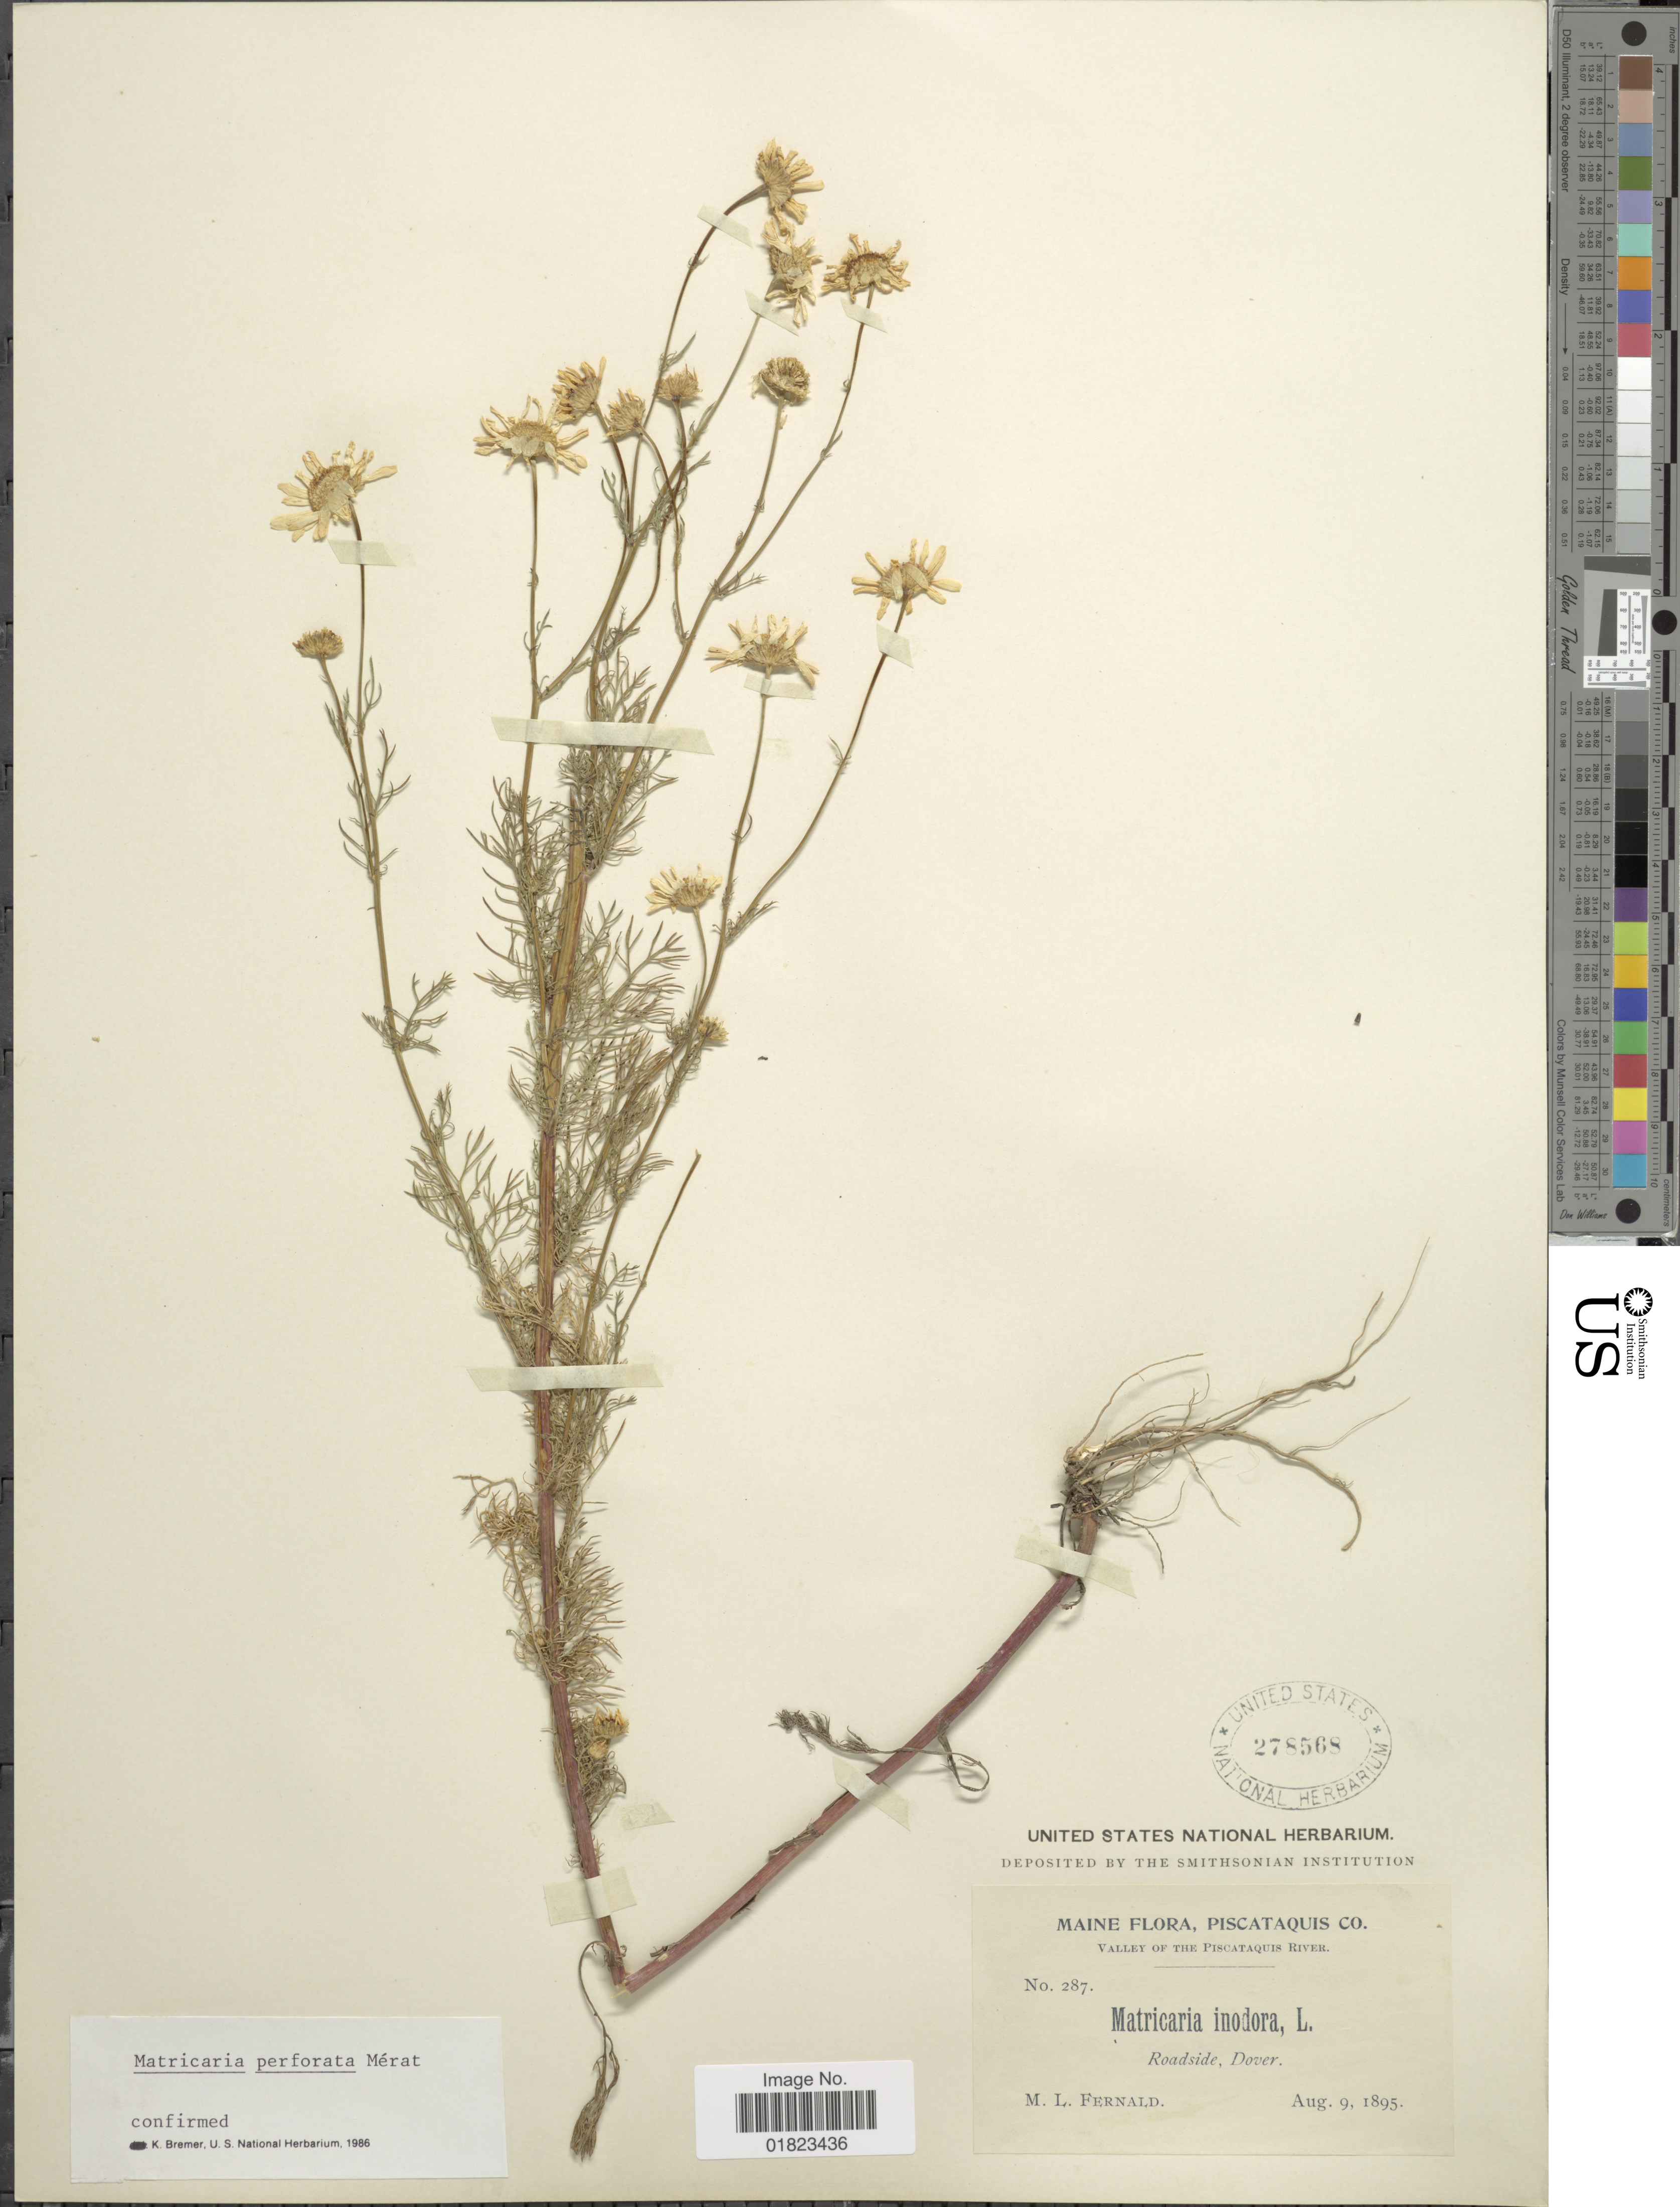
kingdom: Plantae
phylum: Tracheophyta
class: Magnoliopsida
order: Asterales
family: Asteraceae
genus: Tripleurospermum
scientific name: Tripleurospermum perforatum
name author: (Mérat) Laínz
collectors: M. L. Fernald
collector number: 287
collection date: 1895-08-09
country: United States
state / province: Maine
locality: Maine, Piscataquis Co. Valley of the Piscataquis River. Roadside, Dover.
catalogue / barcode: US 278568